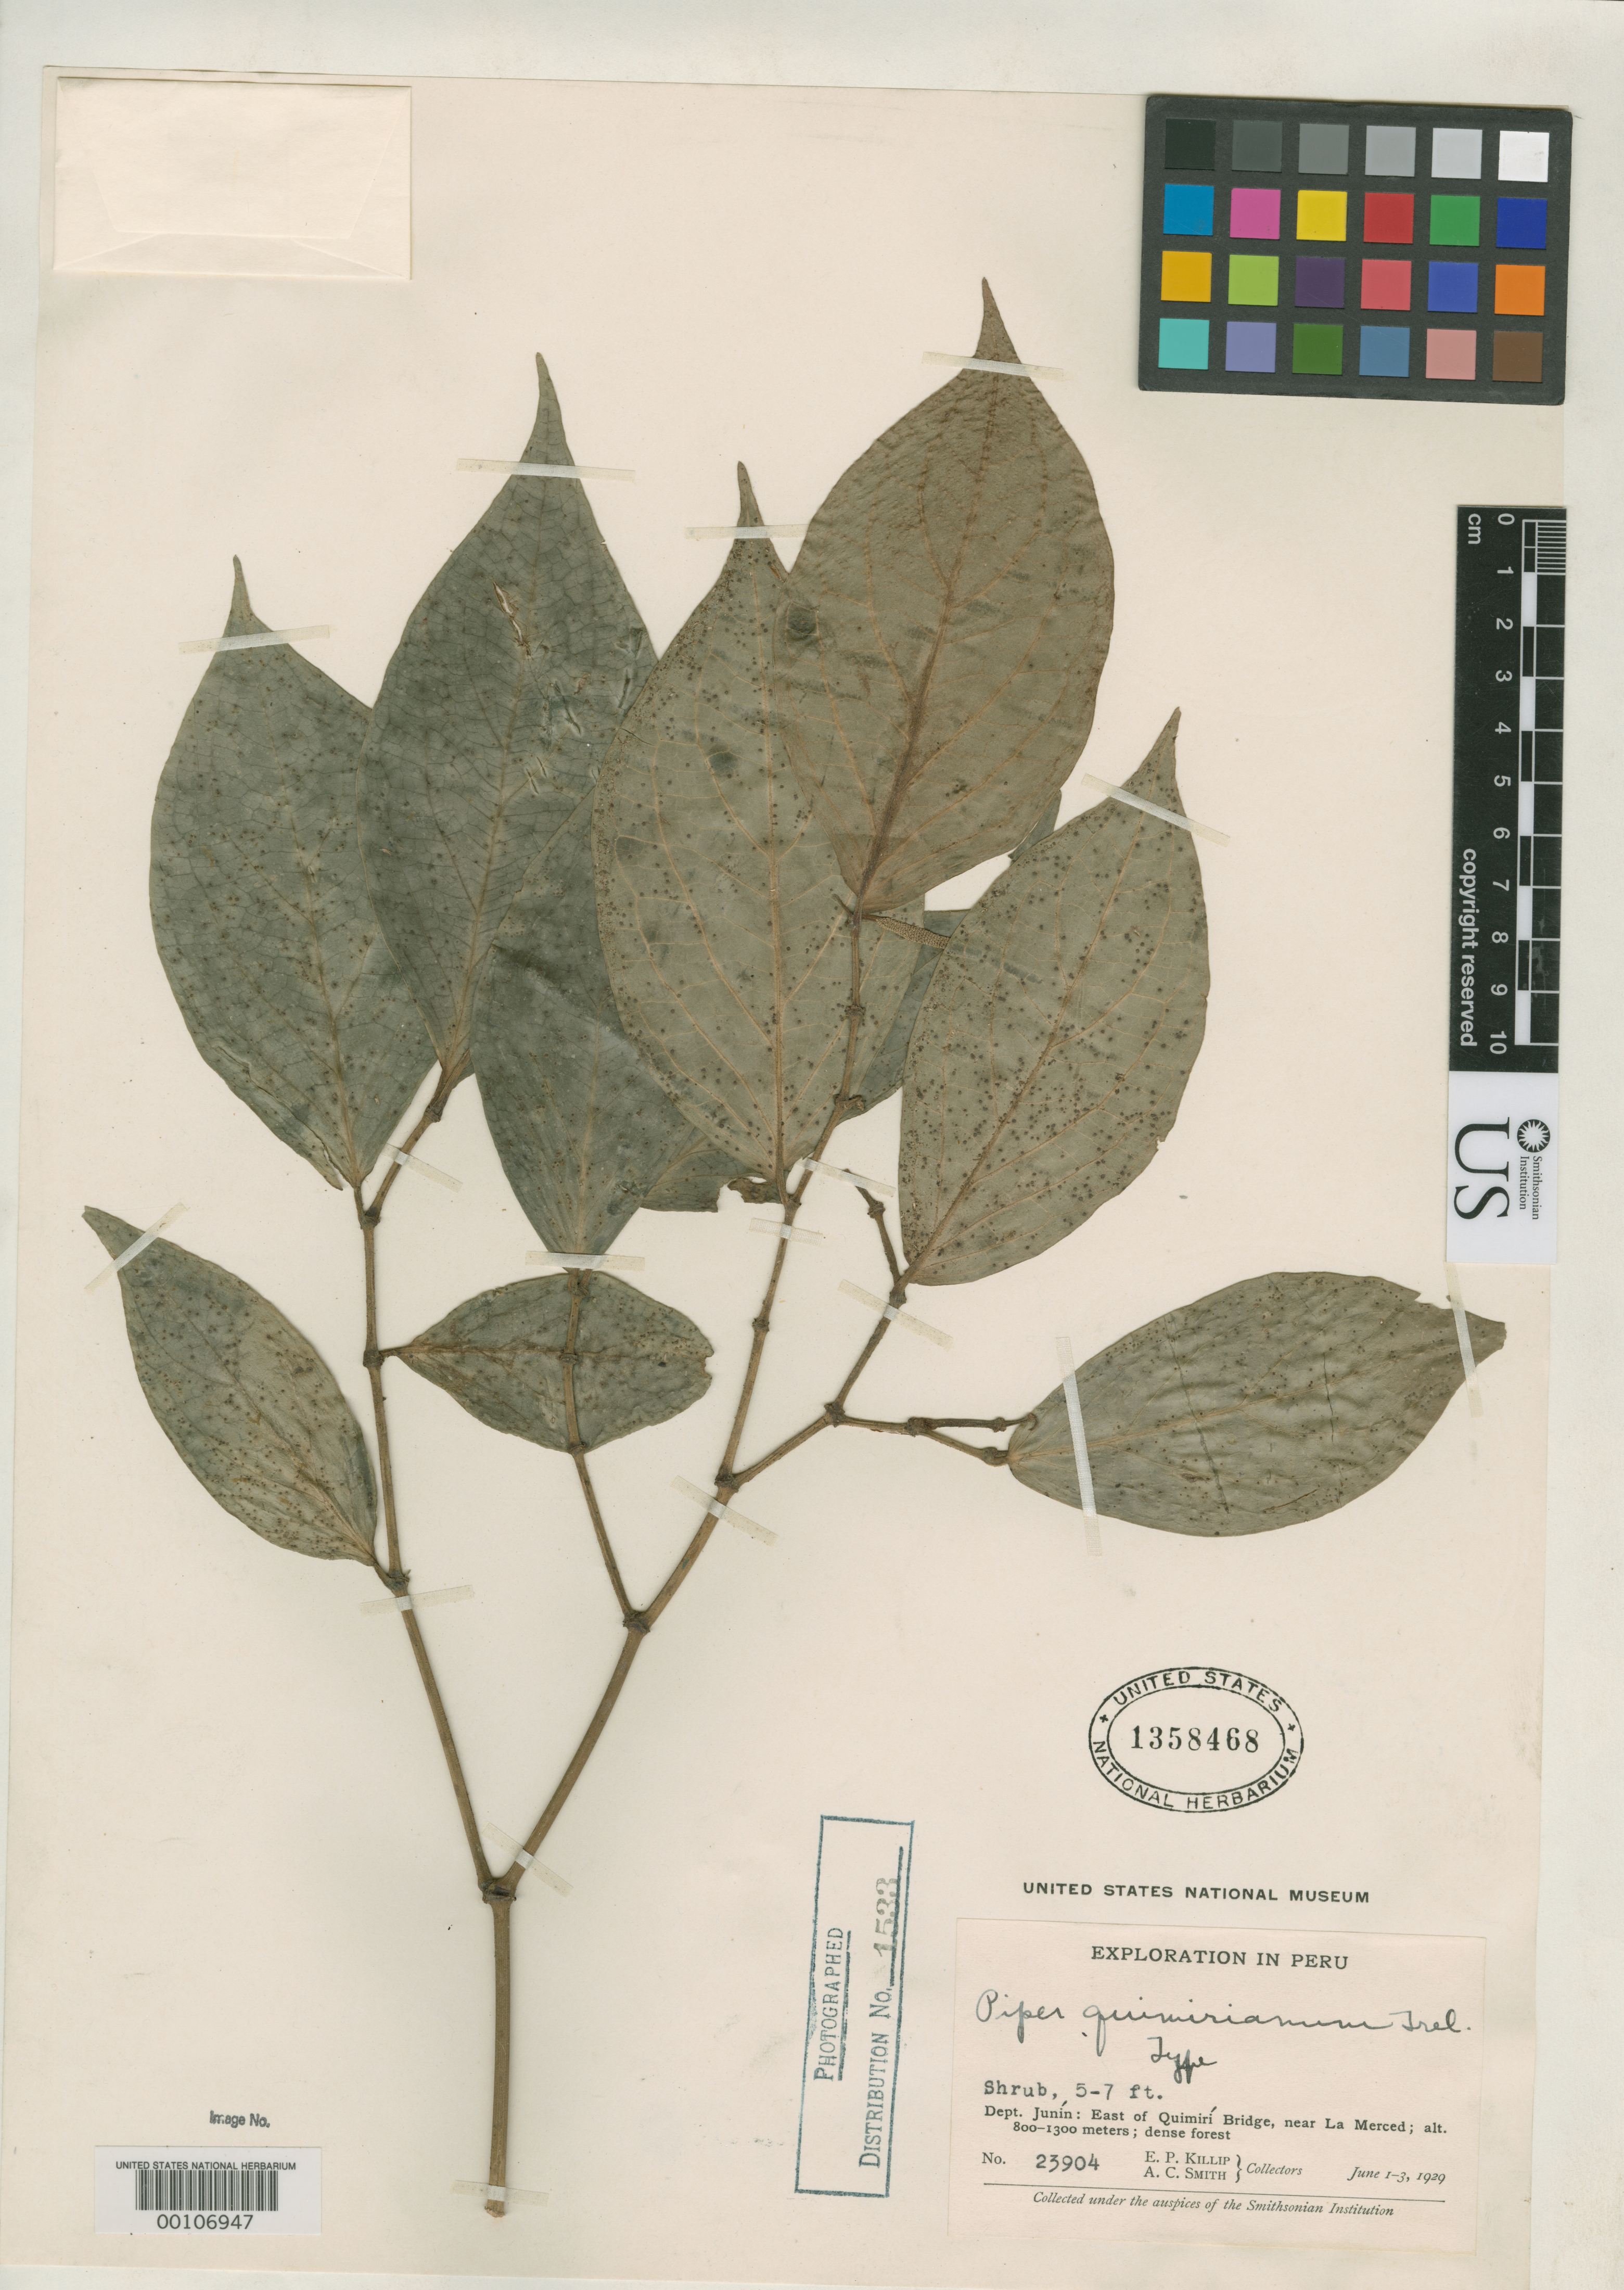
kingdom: Plantae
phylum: Tracheophyta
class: Magnoliopsida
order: Piperales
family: Piperaceae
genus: Piper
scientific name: Piper quimirianum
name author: Trel. in J.F. Macbr.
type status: Holotype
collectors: E. P. Killip & A. C. Smith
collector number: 23904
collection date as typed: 01 Jun 1929 to 03 Jun 1929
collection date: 1929-06-01/1929-06-03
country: Peru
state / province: Junín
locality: East of Quimiri Bridge, near La Merced.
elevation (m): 800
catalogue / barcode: US 1358468